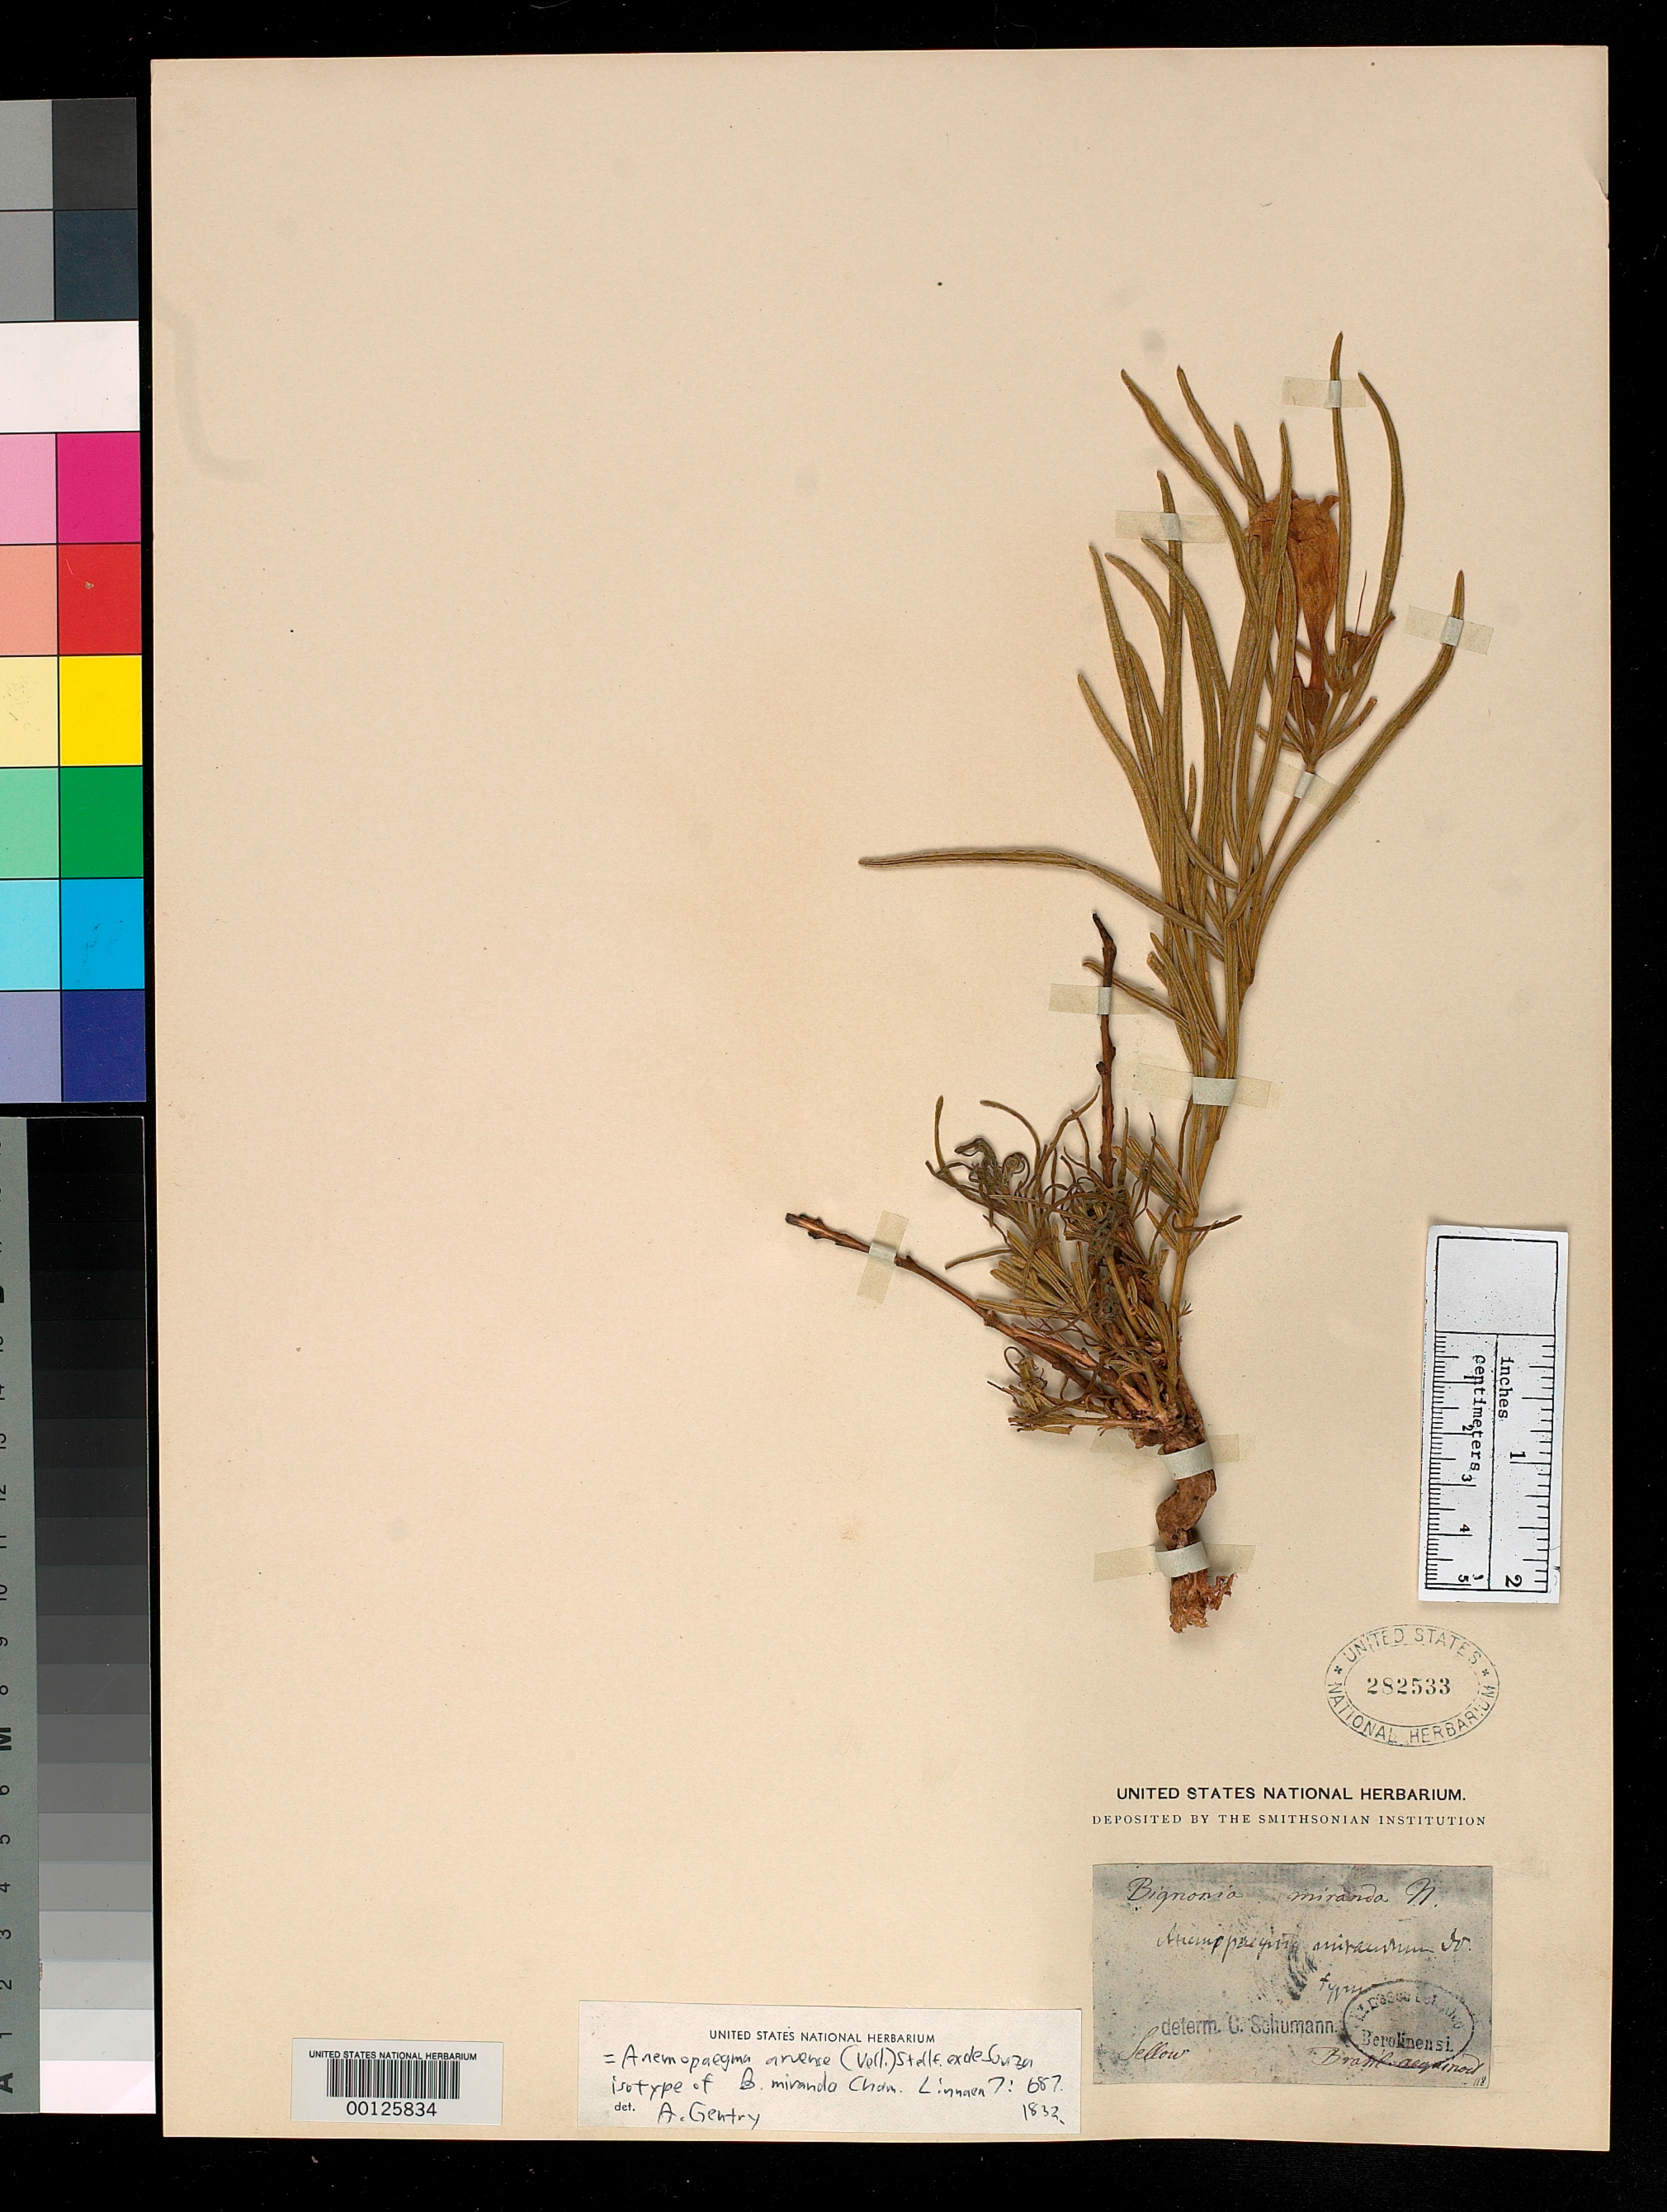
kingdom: Plantae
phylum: Tracheophyta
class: Magnoliopsida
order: Lamiales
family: Bignoniaceae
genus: Bignonia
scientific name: Bignonia miranda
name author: Cham.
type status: Isotype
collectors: F. Sellow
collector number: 118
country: Brazil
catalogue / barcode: US 282533